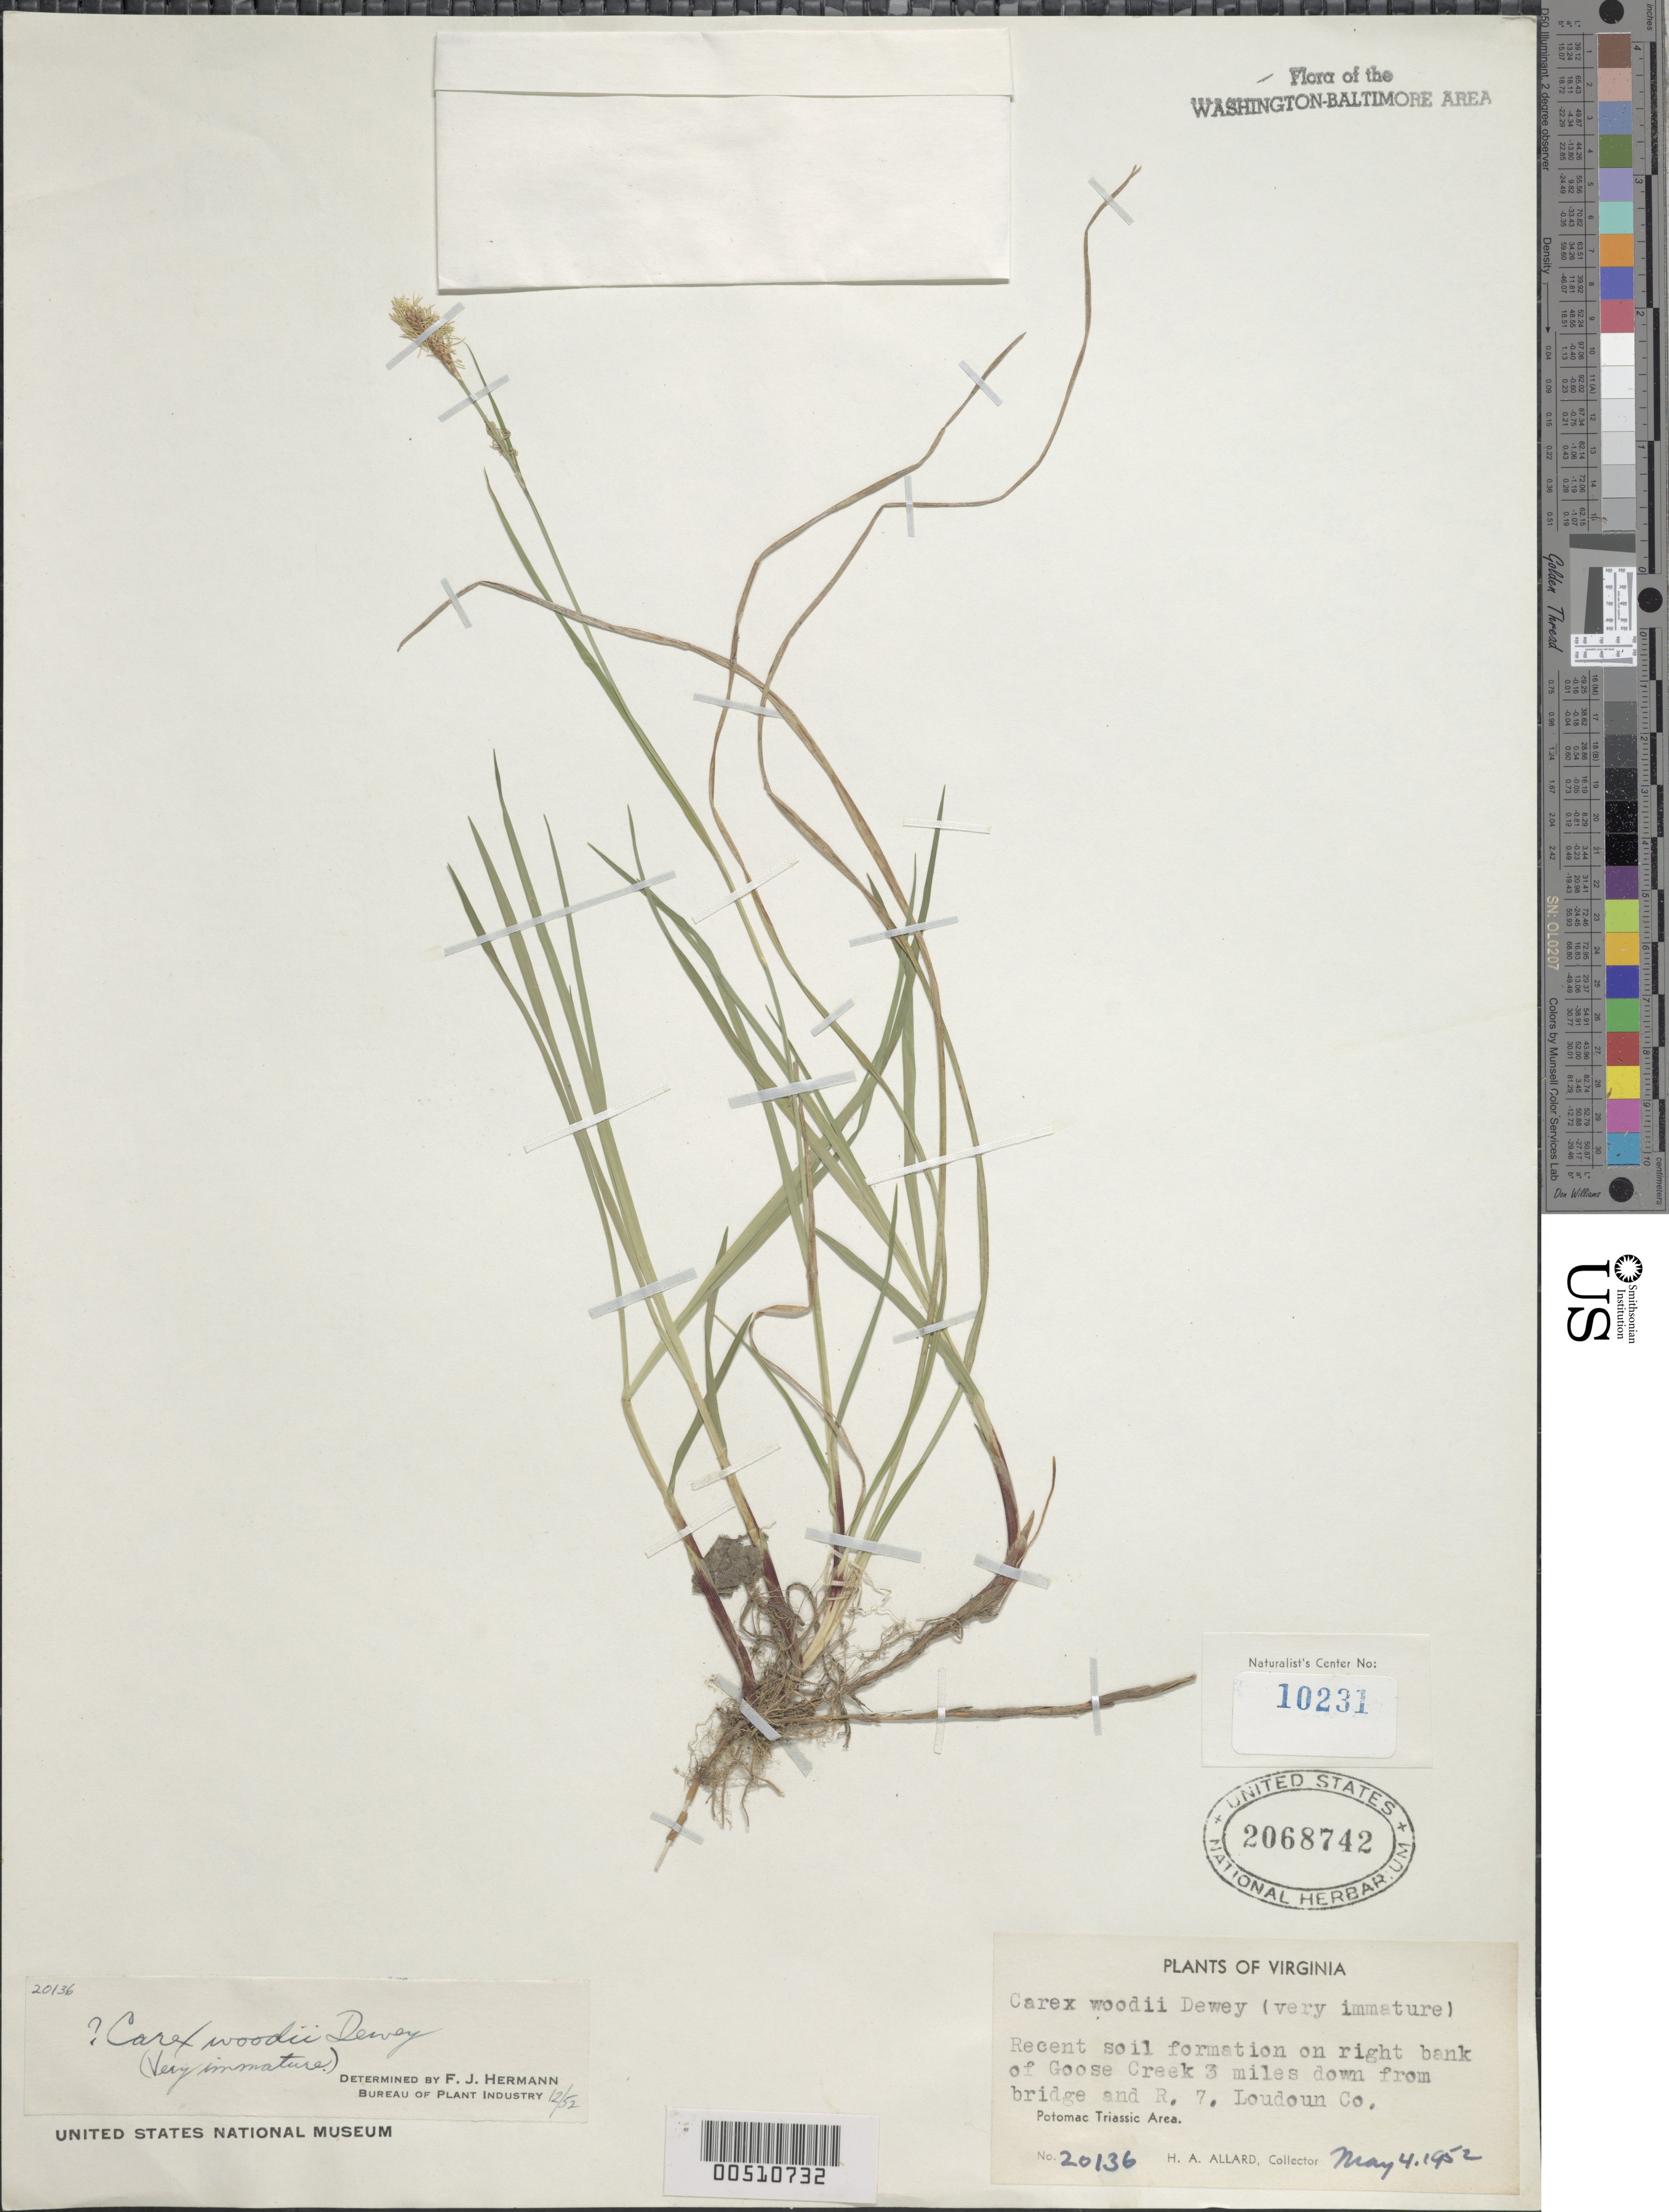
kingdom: Plantae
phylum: Tracheophyta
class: Liliopsida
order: Poales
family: Cyperaceae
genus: Carex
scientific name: Carex woodii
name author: Dewey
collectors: H. A. Allard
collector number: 20136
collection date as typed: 04 May 1952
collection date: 1952-05-04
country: United States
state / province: Virginia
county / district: Loudoun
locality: Goose Creek, 3 mi. down from bridge on Rt. 7 Bull Run Mts.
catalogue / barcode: US 2068742